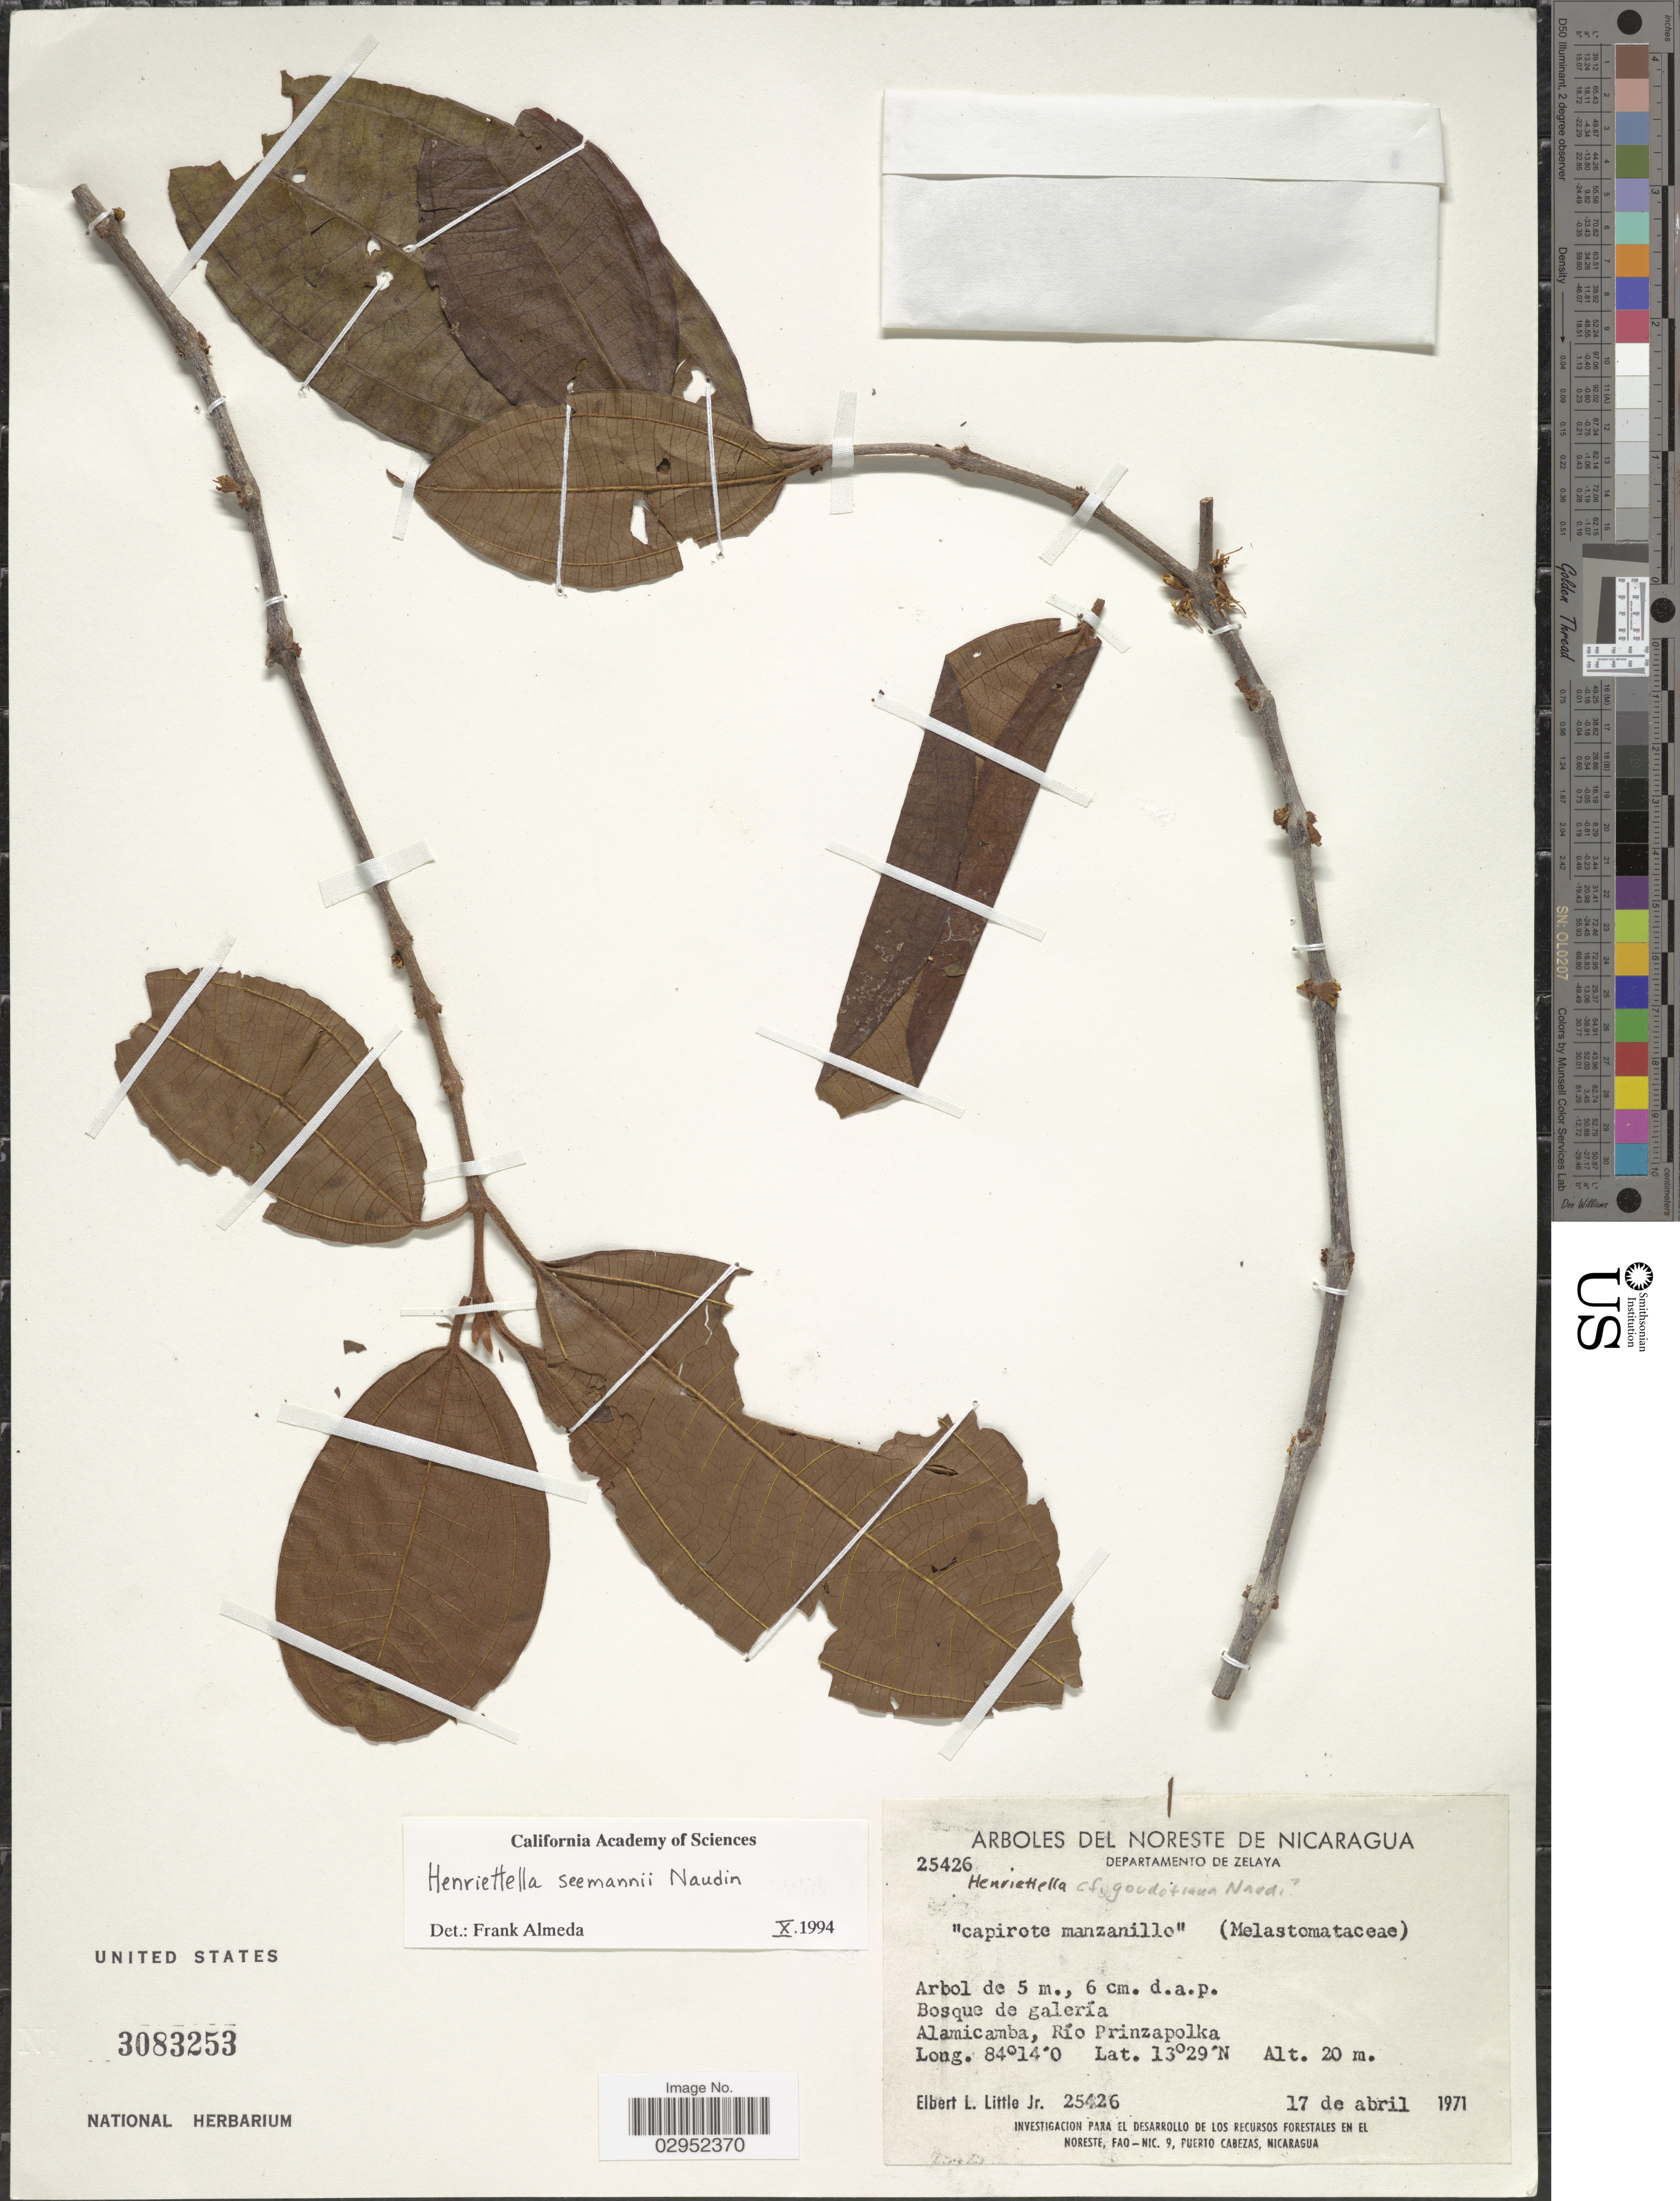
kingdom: Plantae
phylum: Tracheophyta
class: Magnoliopsida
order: Myrtales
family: Melastomataceae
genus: Henriettea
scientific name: Henriettea caudata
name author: (Gleason) Penneys et al.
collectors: E. L. Little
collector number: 25426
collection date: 1971-04-17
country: Nicaragua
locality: Departamento de Zelaya. Alamicamba, Río Prinzapolka.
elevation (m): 20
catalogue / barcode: US 3083253